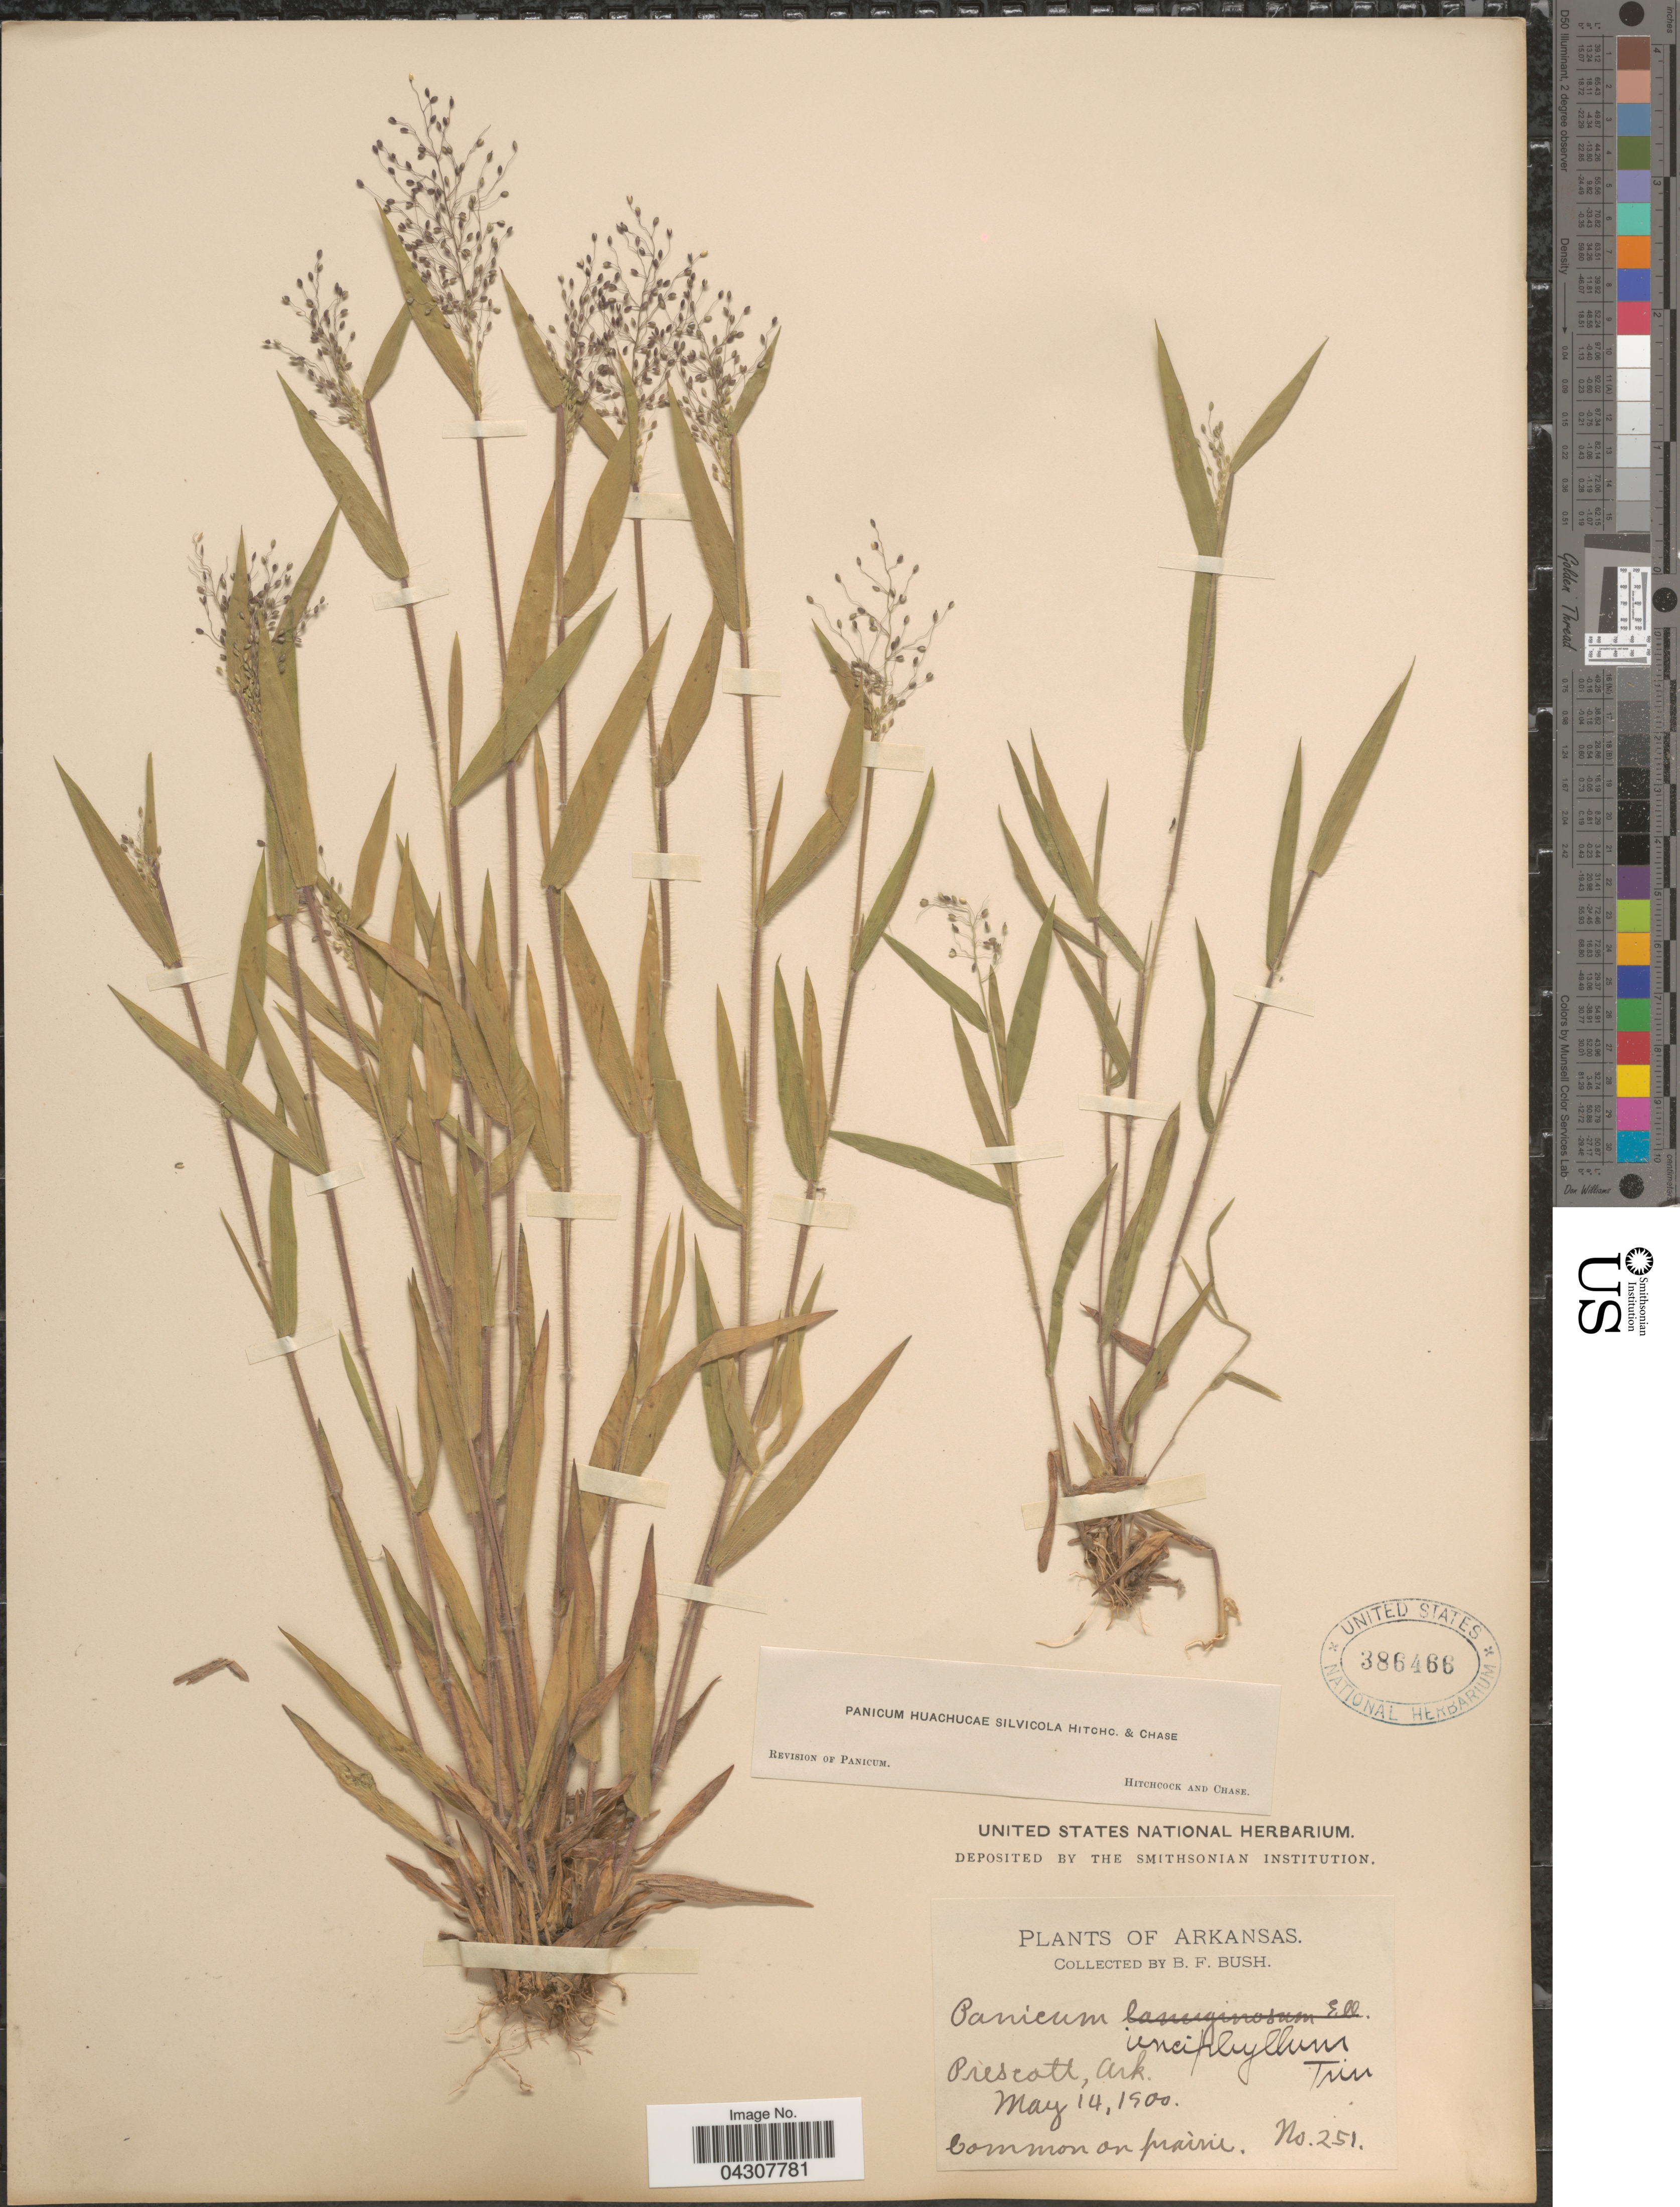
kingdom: Plantae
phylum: Tracheophyta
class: Liliopsida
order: Poales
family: Poaceae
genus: Dichanthelium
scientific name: Dichanthelium acuminatum var. acuminatum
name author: (Sw.) Gould & C.A. Clark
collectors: B. F. Bush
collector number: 251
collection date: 1900-05-14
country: United States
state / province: Arkansas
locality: Prescott.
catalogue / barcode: US 386466